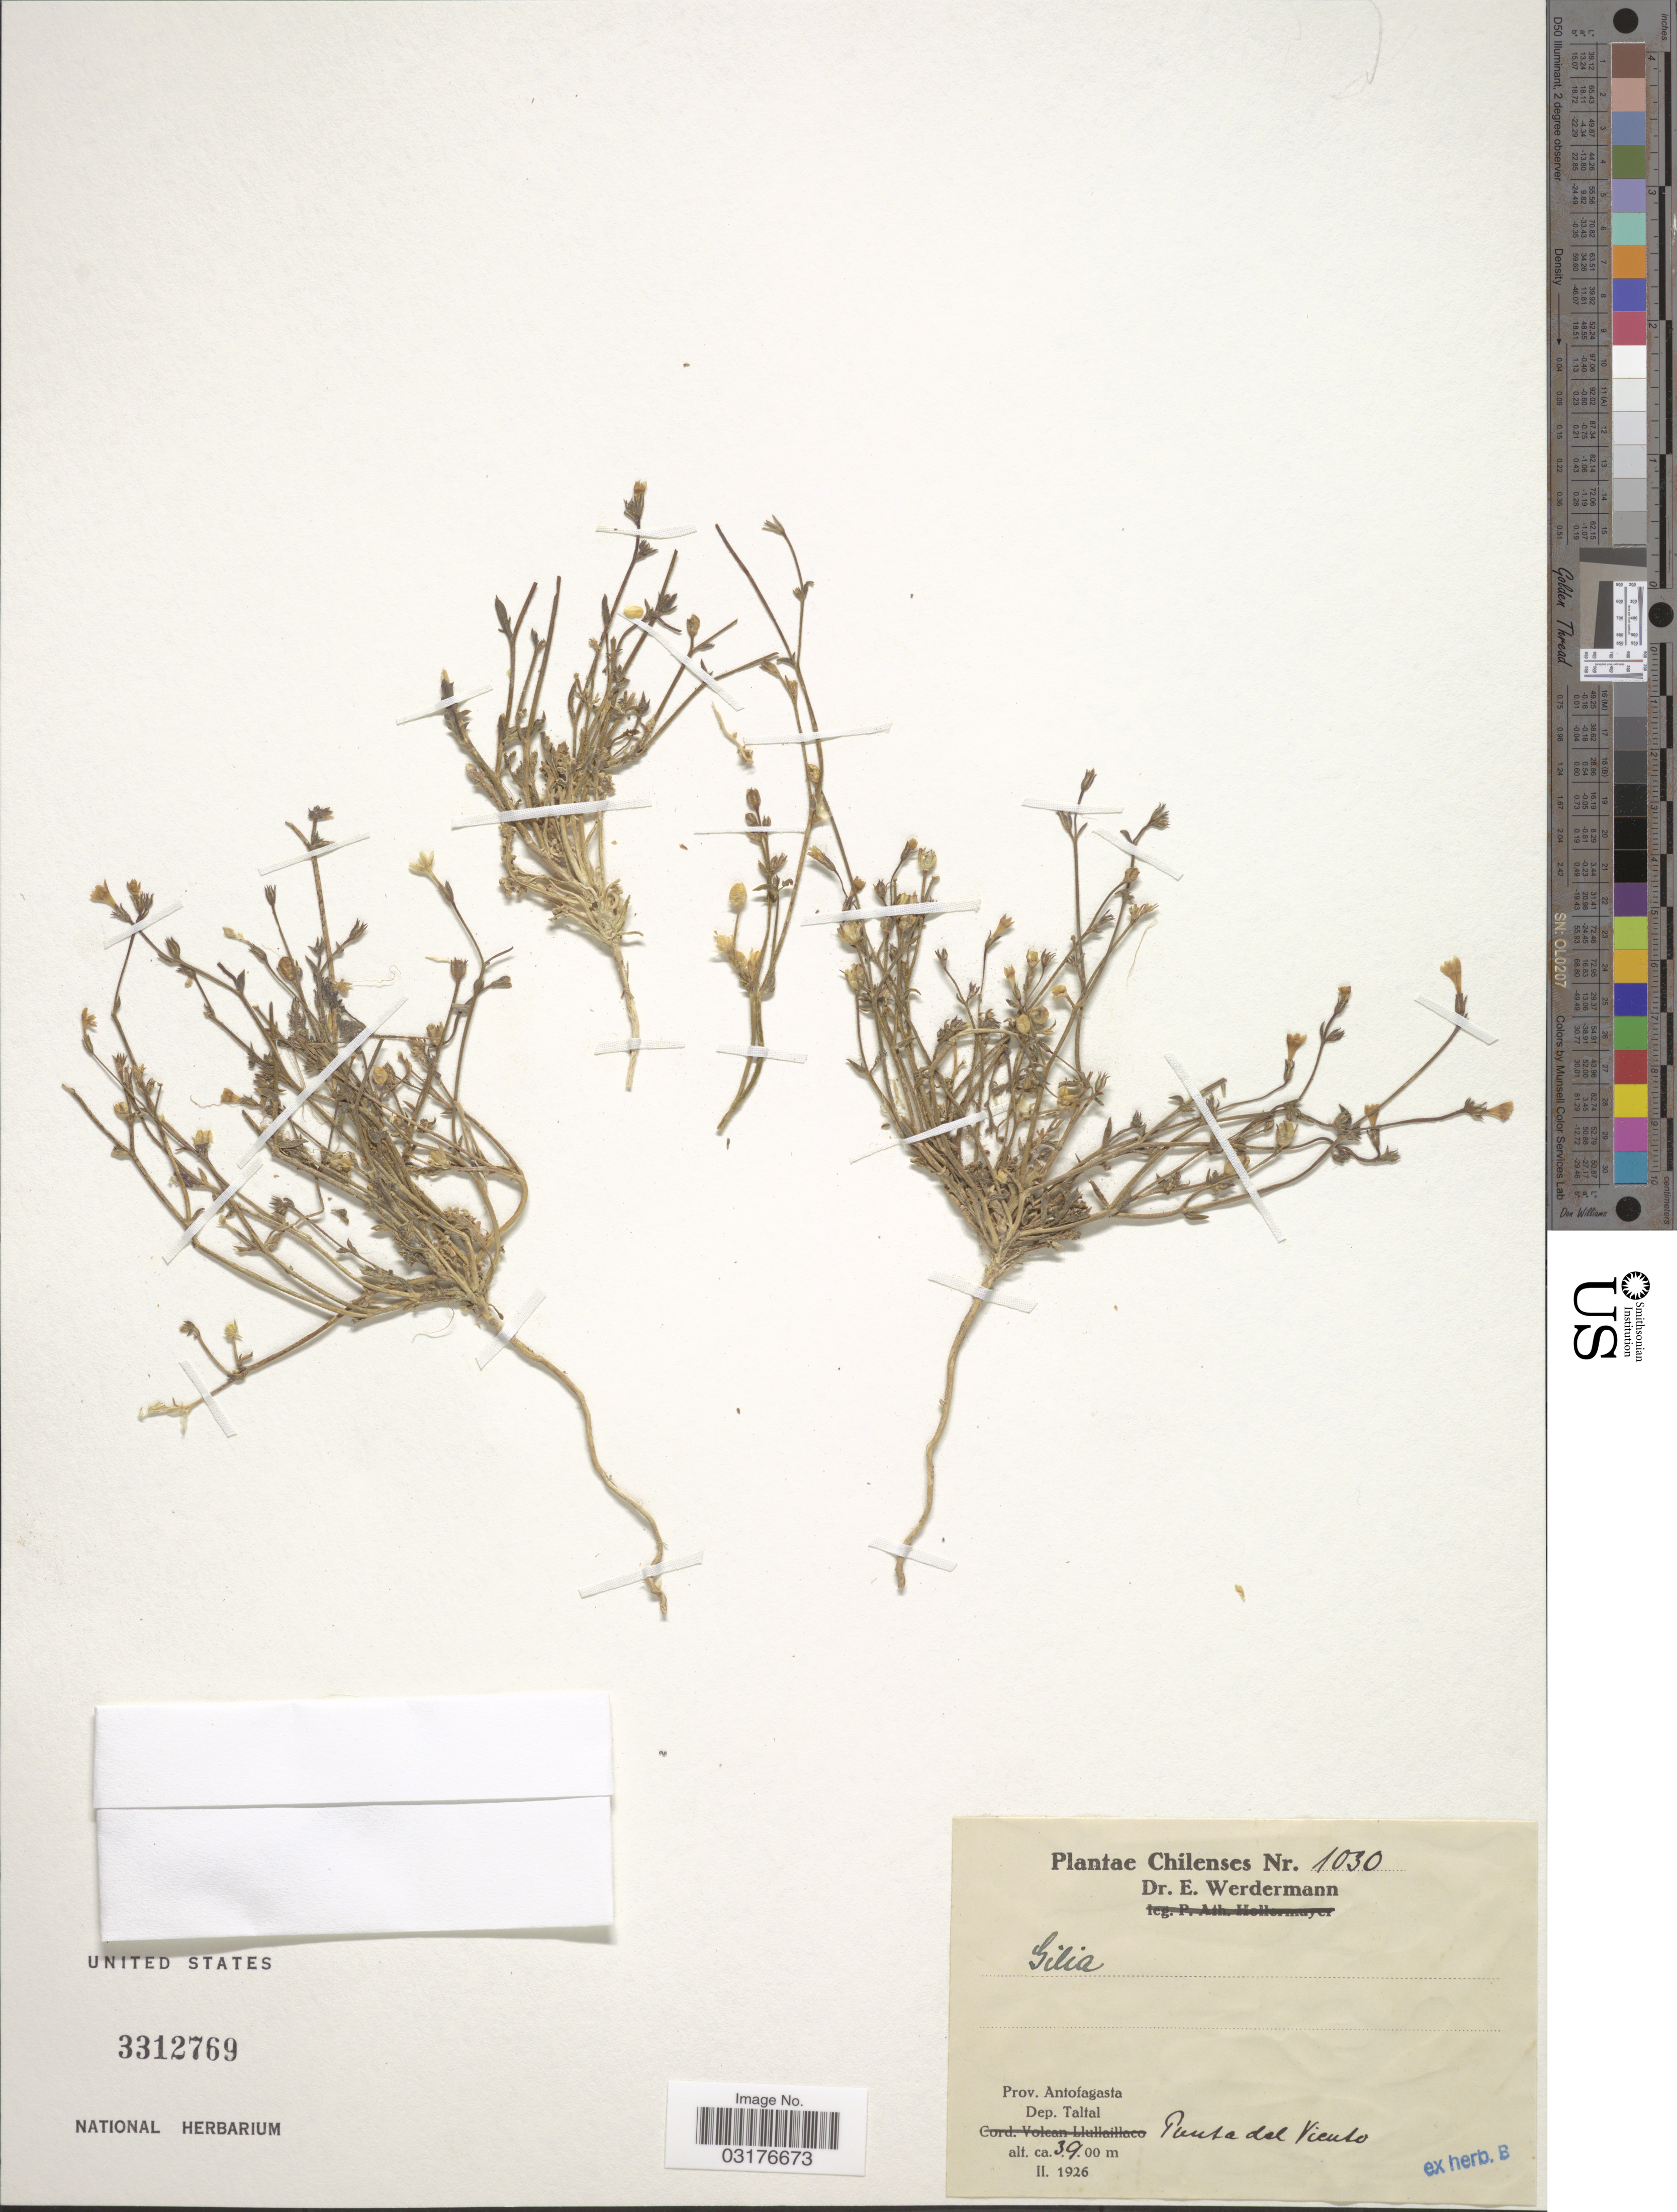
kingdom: Plantae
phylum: Tracheophyta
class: Magnoliopsida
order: Ericales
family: Polemoniaceae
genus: Gilia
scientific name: Gilia crassifolia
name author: Benth.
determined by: Grant, V. E.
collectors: E. Werdermann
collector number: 1030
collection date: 1926-02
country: Chile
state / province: Antofagasta (II)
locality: Dep. Taltal. Punta El Viento.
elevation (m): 3900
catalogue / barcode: US 3312769